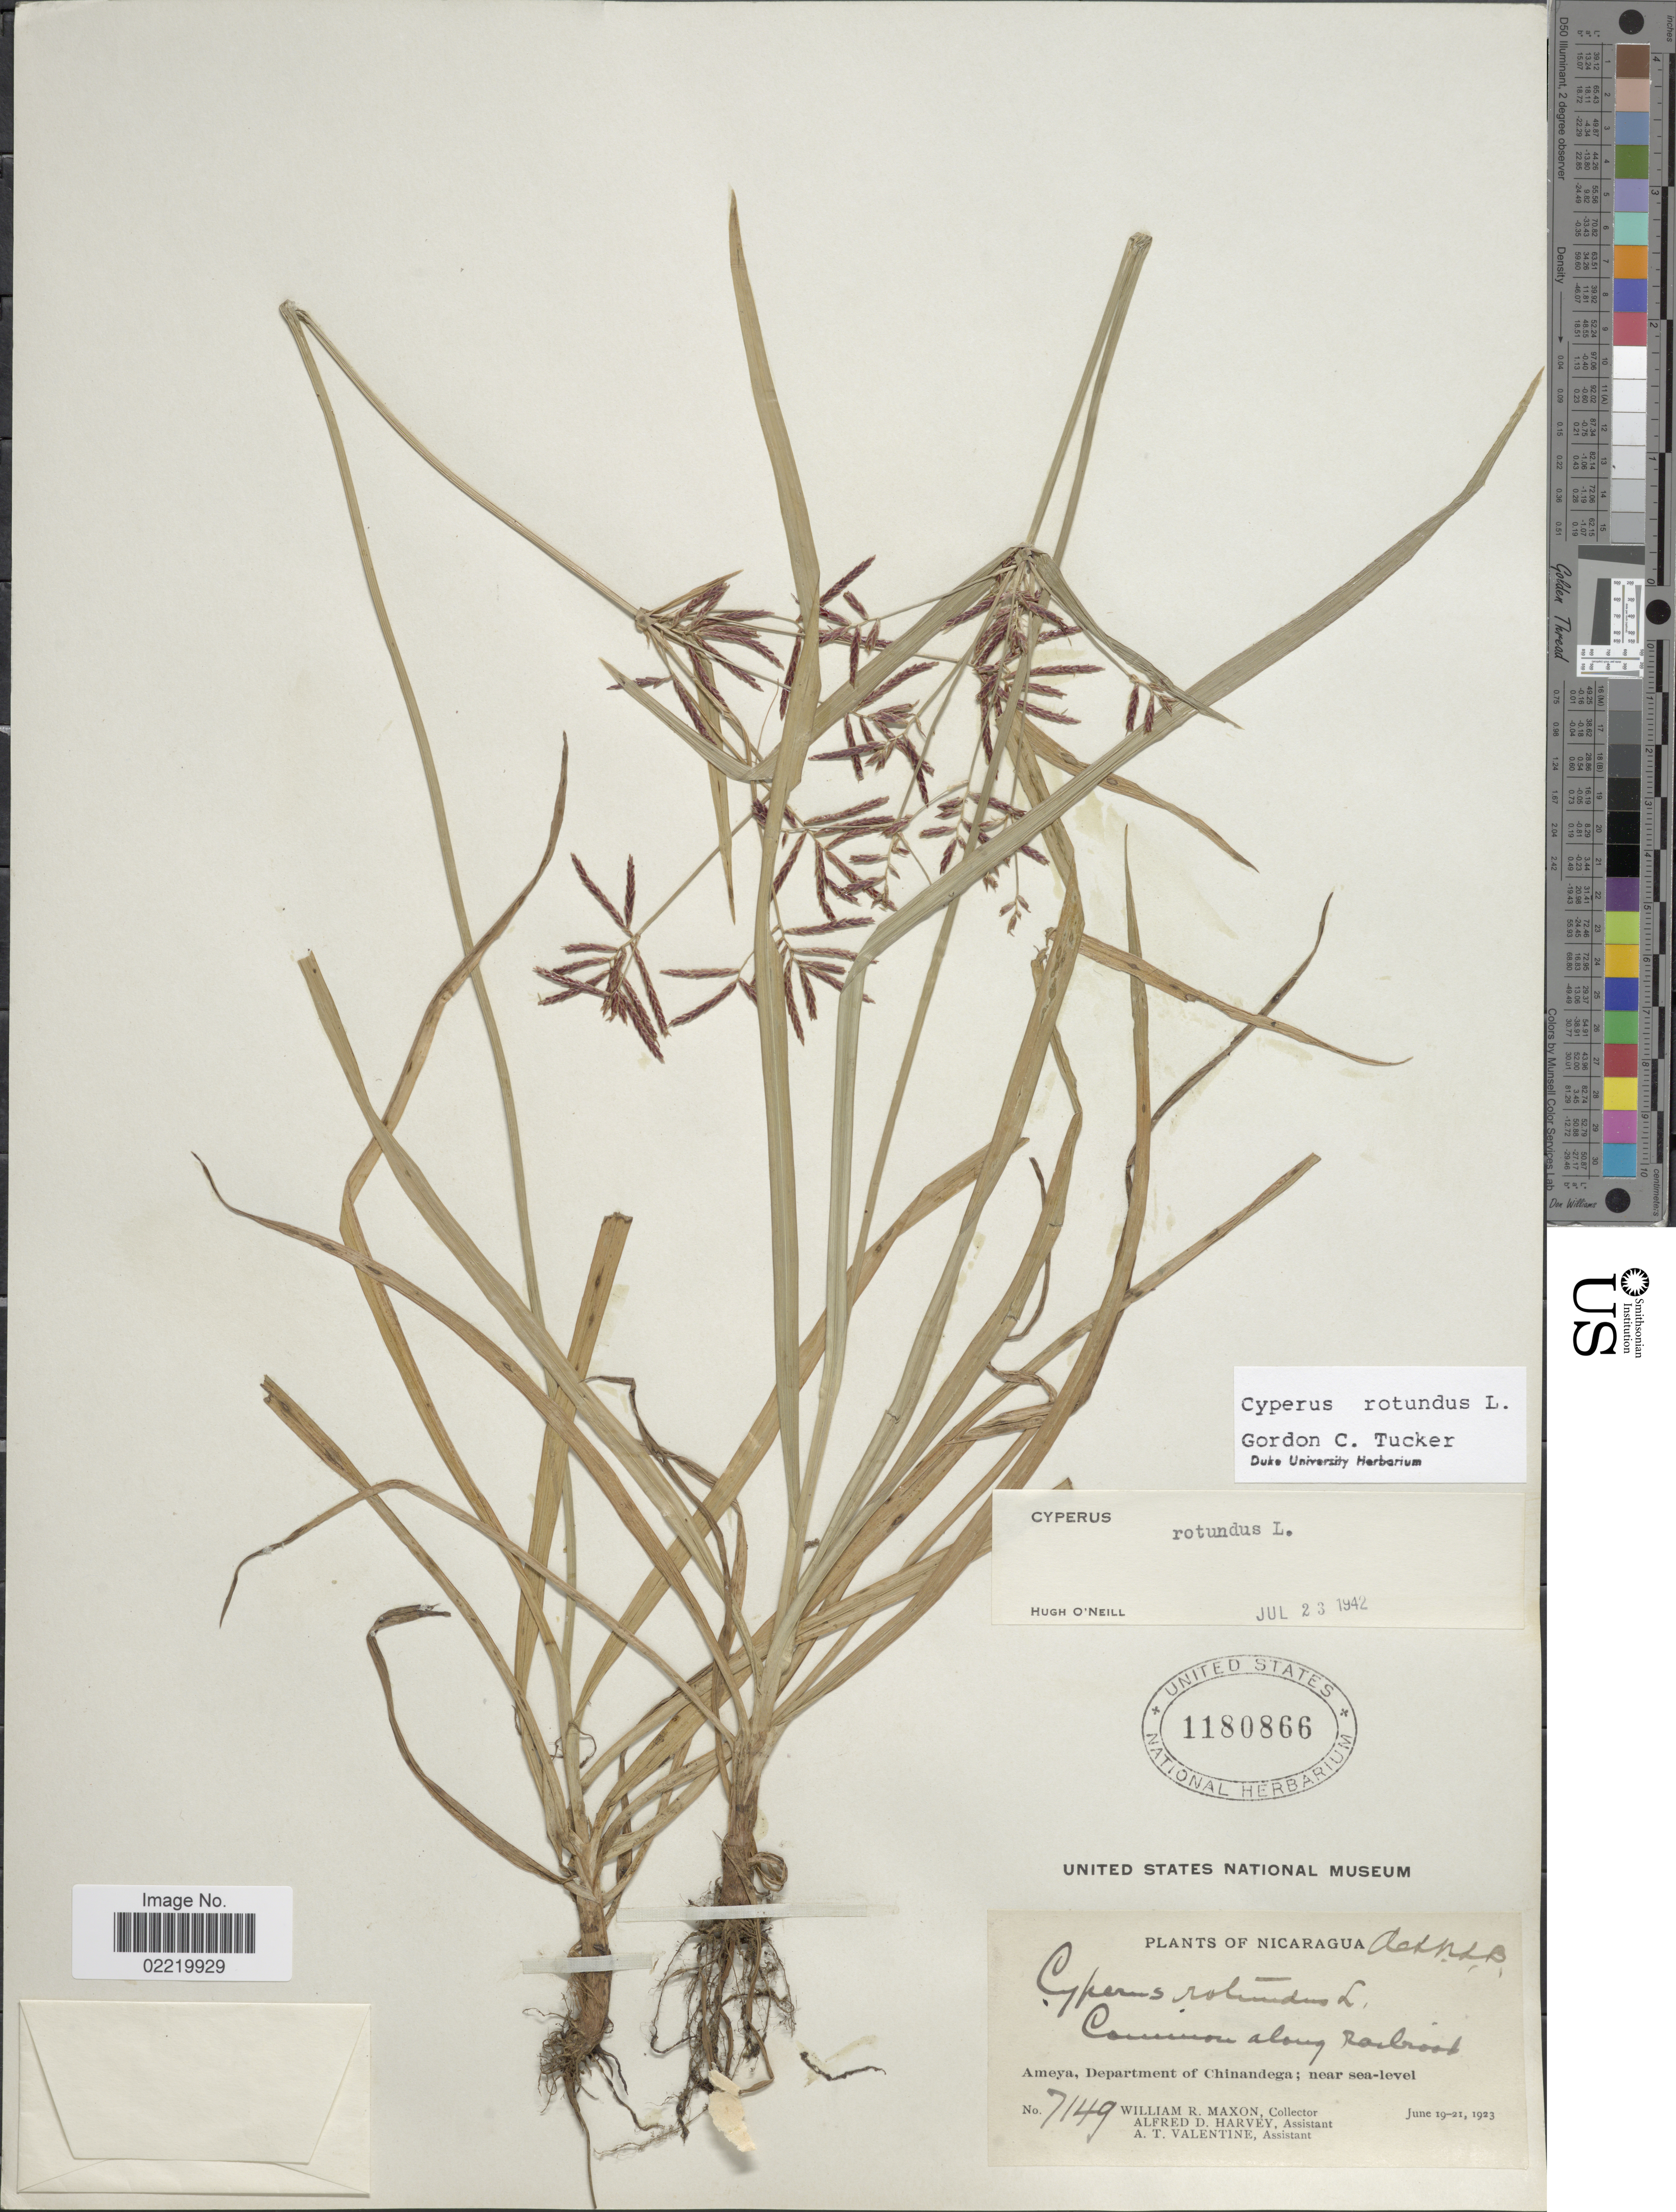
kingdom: Plantae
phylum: Tracheophyta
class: Liliopsida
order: Poales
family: Cyperaceae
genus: Cyperus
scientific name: Cyperus rotundus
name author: L.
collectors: W. R. Maxon, A. D. Harvey & A. Valentine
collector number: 7149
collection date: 1923-06-19/1923-06-21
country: Nicaragua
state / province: Chinandega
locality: Ameya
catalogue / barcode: US 1180866